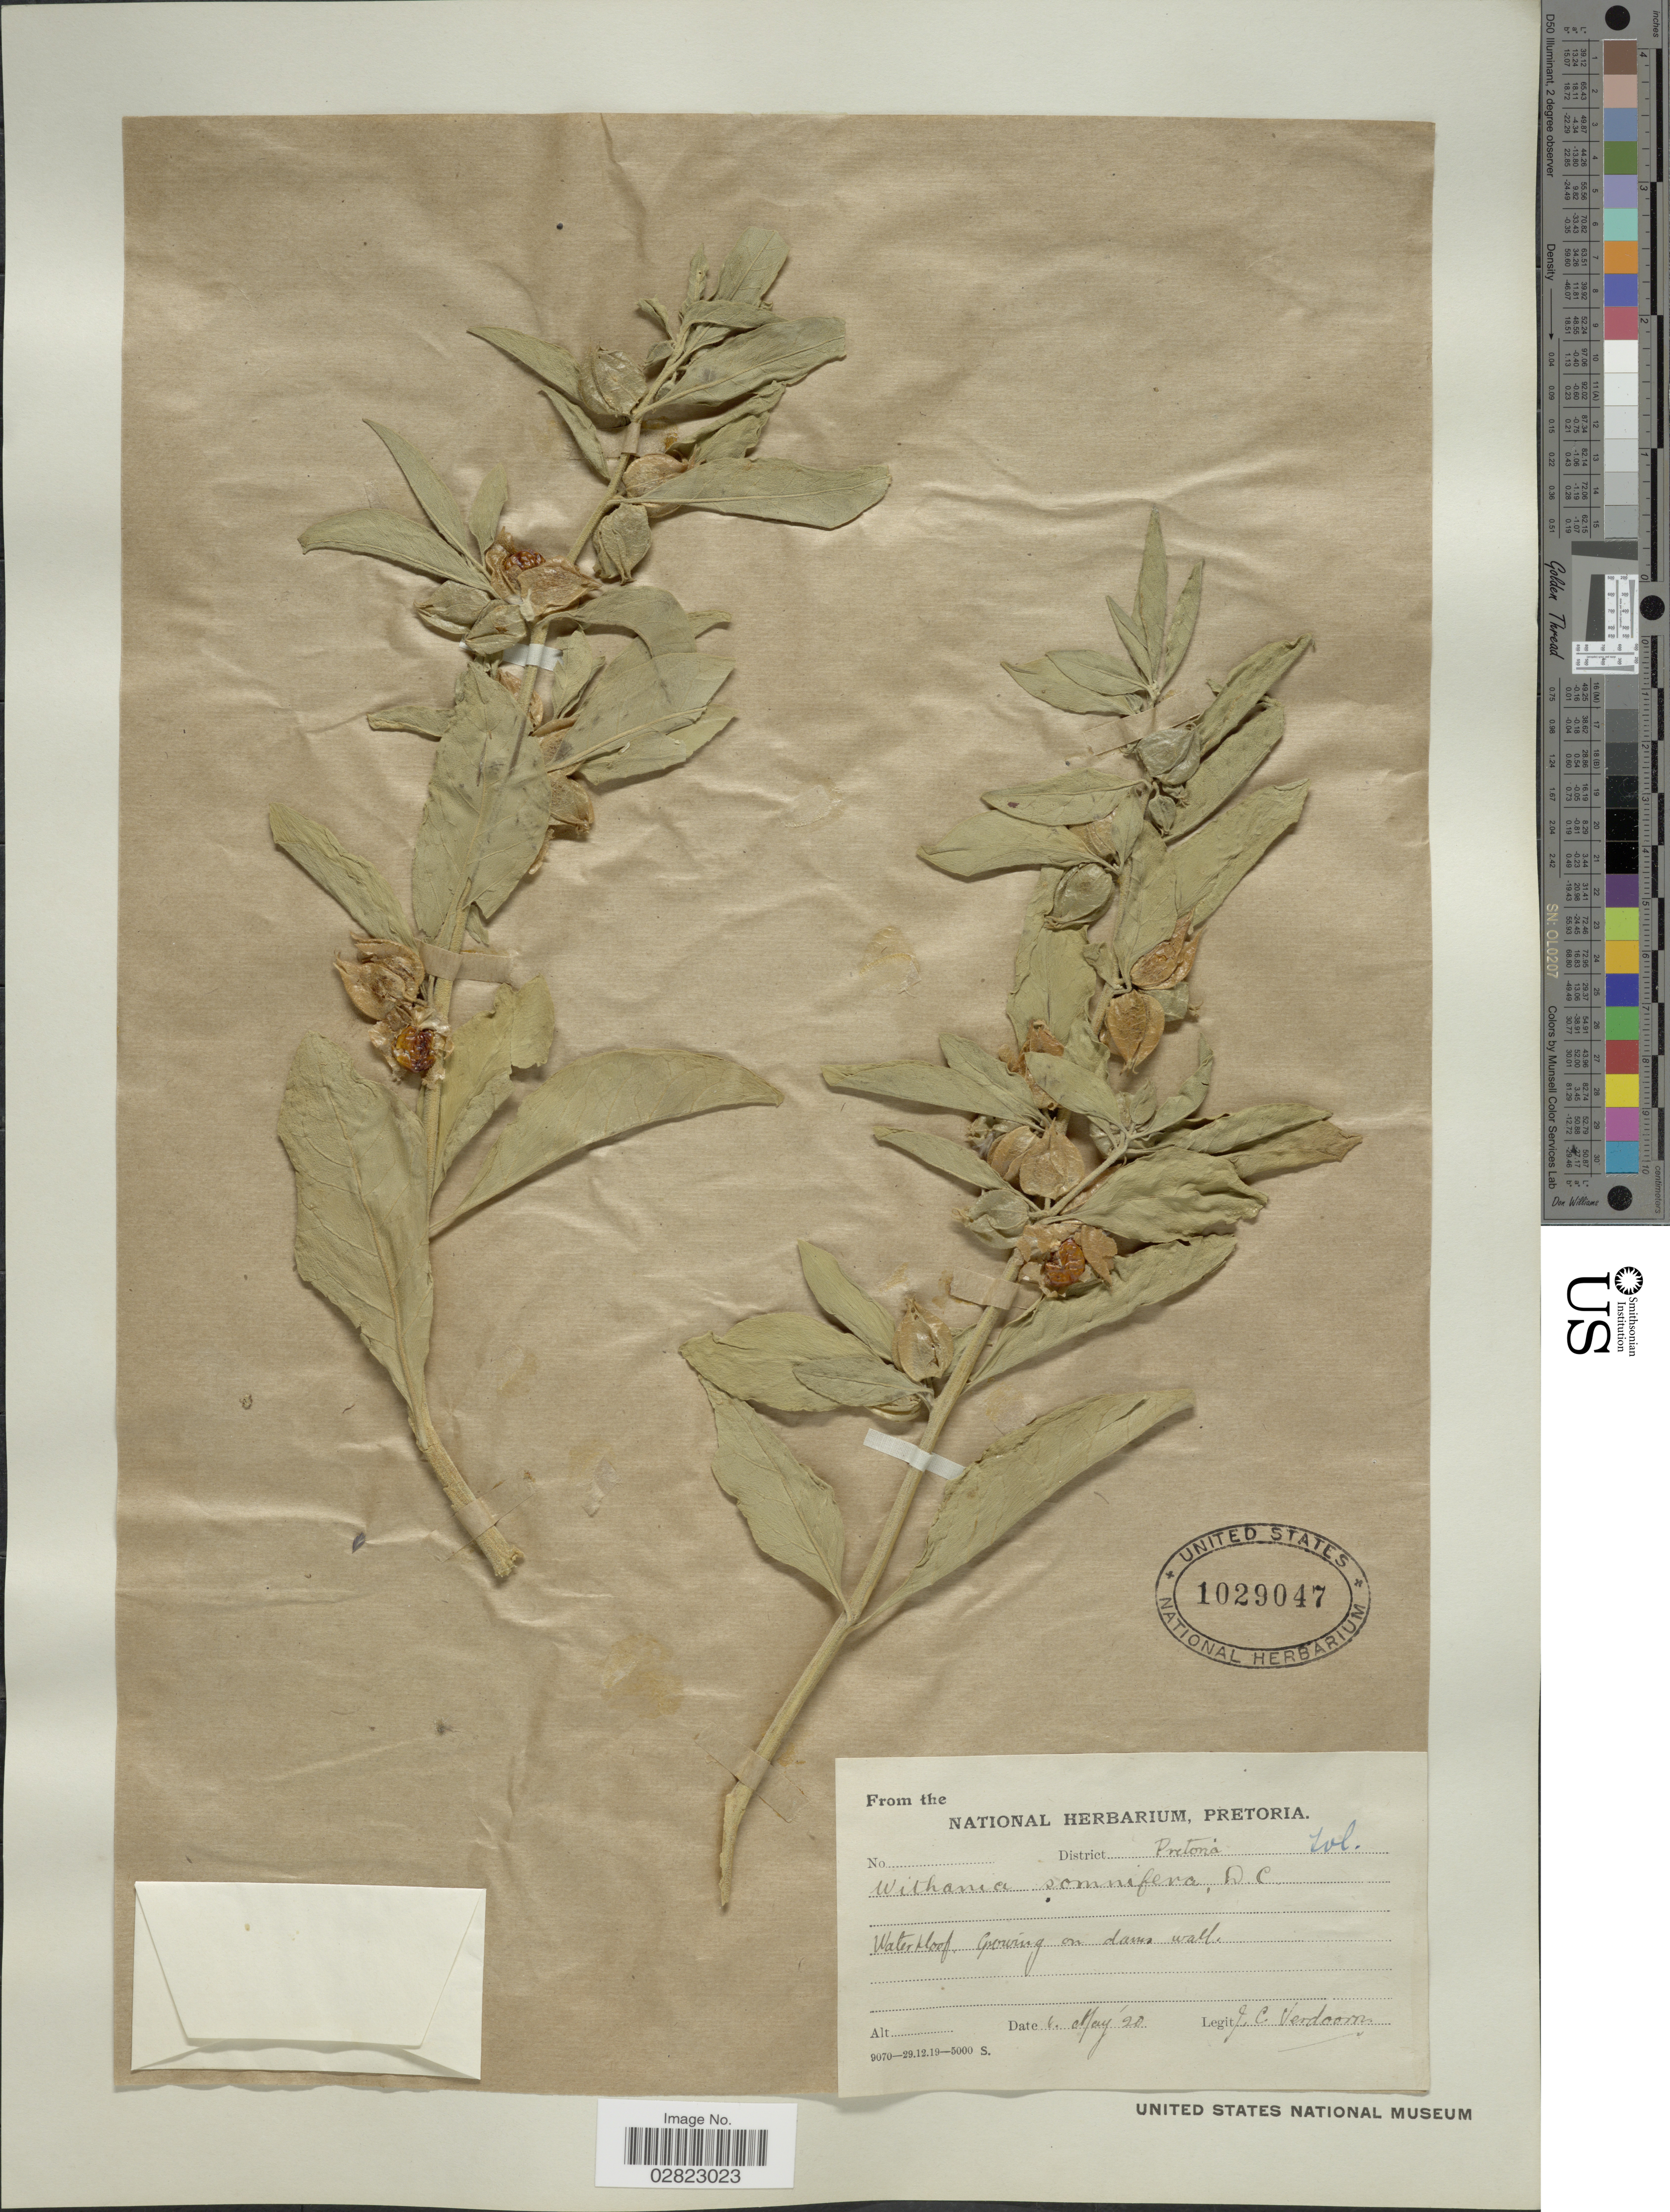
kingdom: Plantae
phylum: Tracheophyta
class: Magnoliopsida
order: Solanales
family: Solanaceae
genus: Withania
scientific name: Withania somnifera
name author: (L.) Dunal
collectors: G. Verdoom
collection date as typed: Transcribed d/m/y: 1/5/20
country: South Africa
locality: District Pretoria. Tvl. Waterkloof.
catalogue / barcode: US 1029047